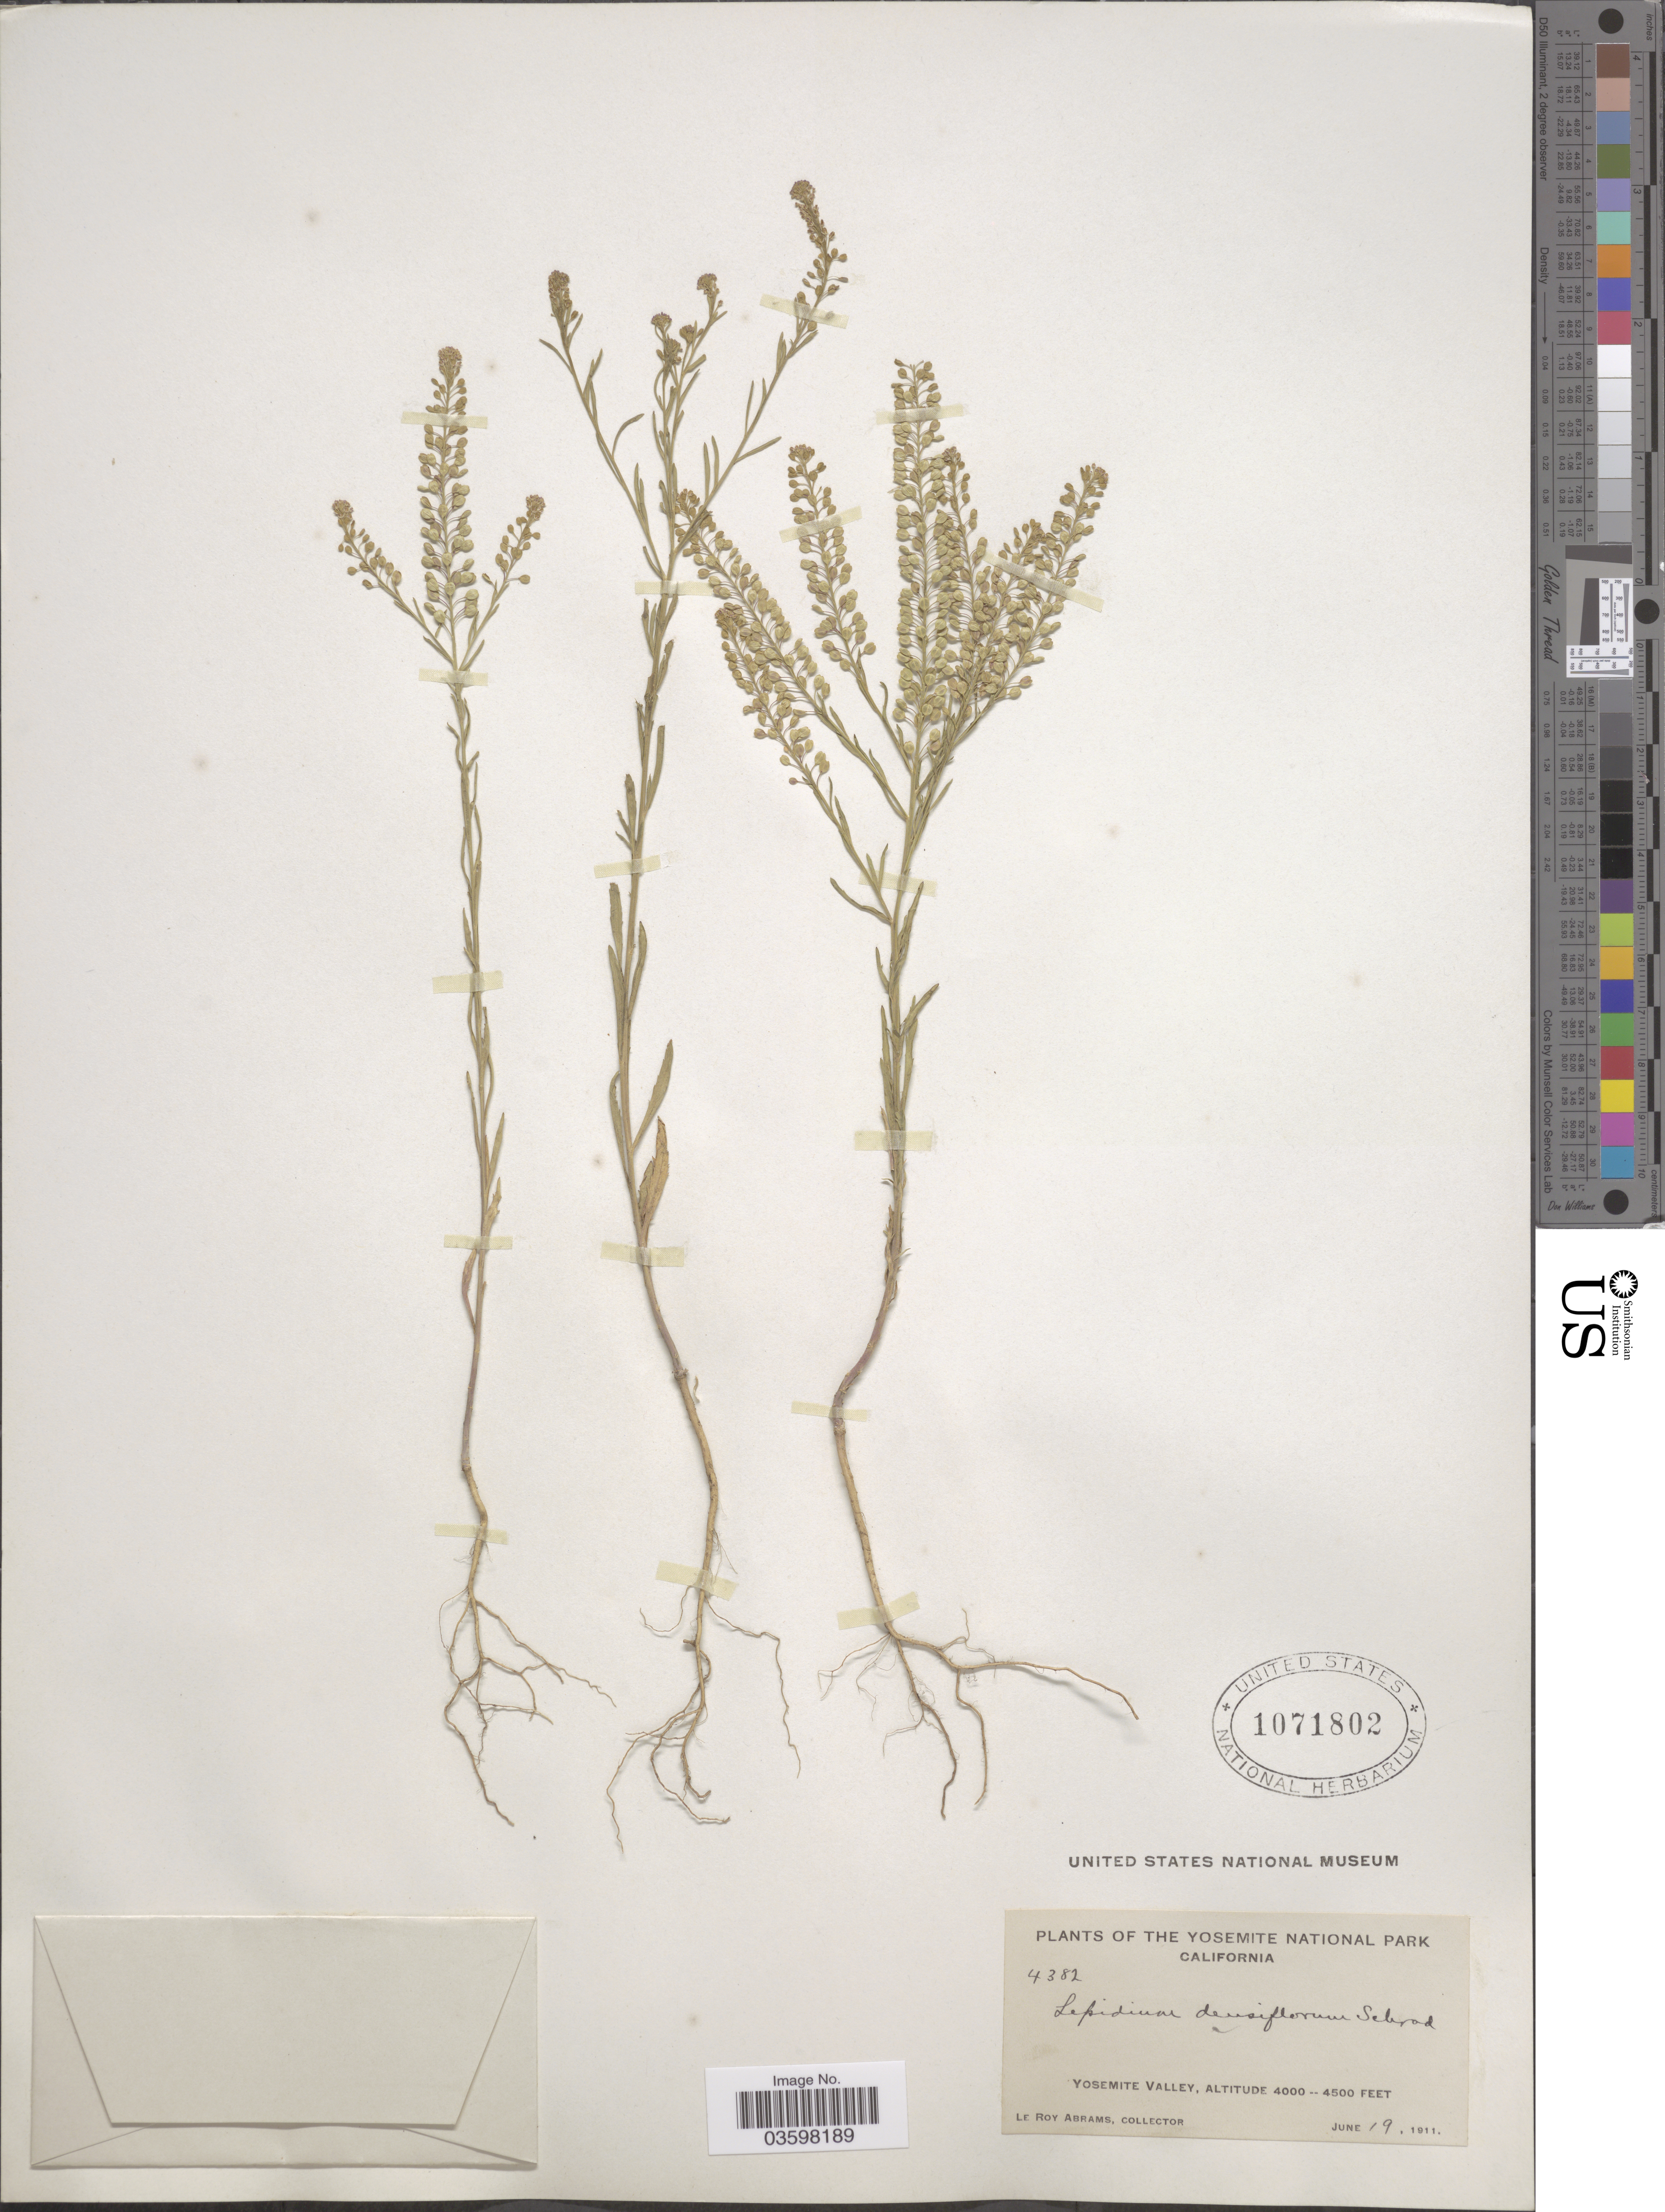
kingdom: Plantae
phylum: Tracheophyta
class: Magnoliopsida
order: Brassicales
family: Brassicaceae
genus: Lepidium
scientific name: Lepidium densiflorum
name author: Schrad.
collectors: L. Abrams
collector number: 4382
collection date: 1911-06-19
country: United States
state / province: California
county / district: Mariposa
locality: The Yosemite National Park. Yosemite Valley.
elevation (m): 1219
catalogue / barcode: US 1071802